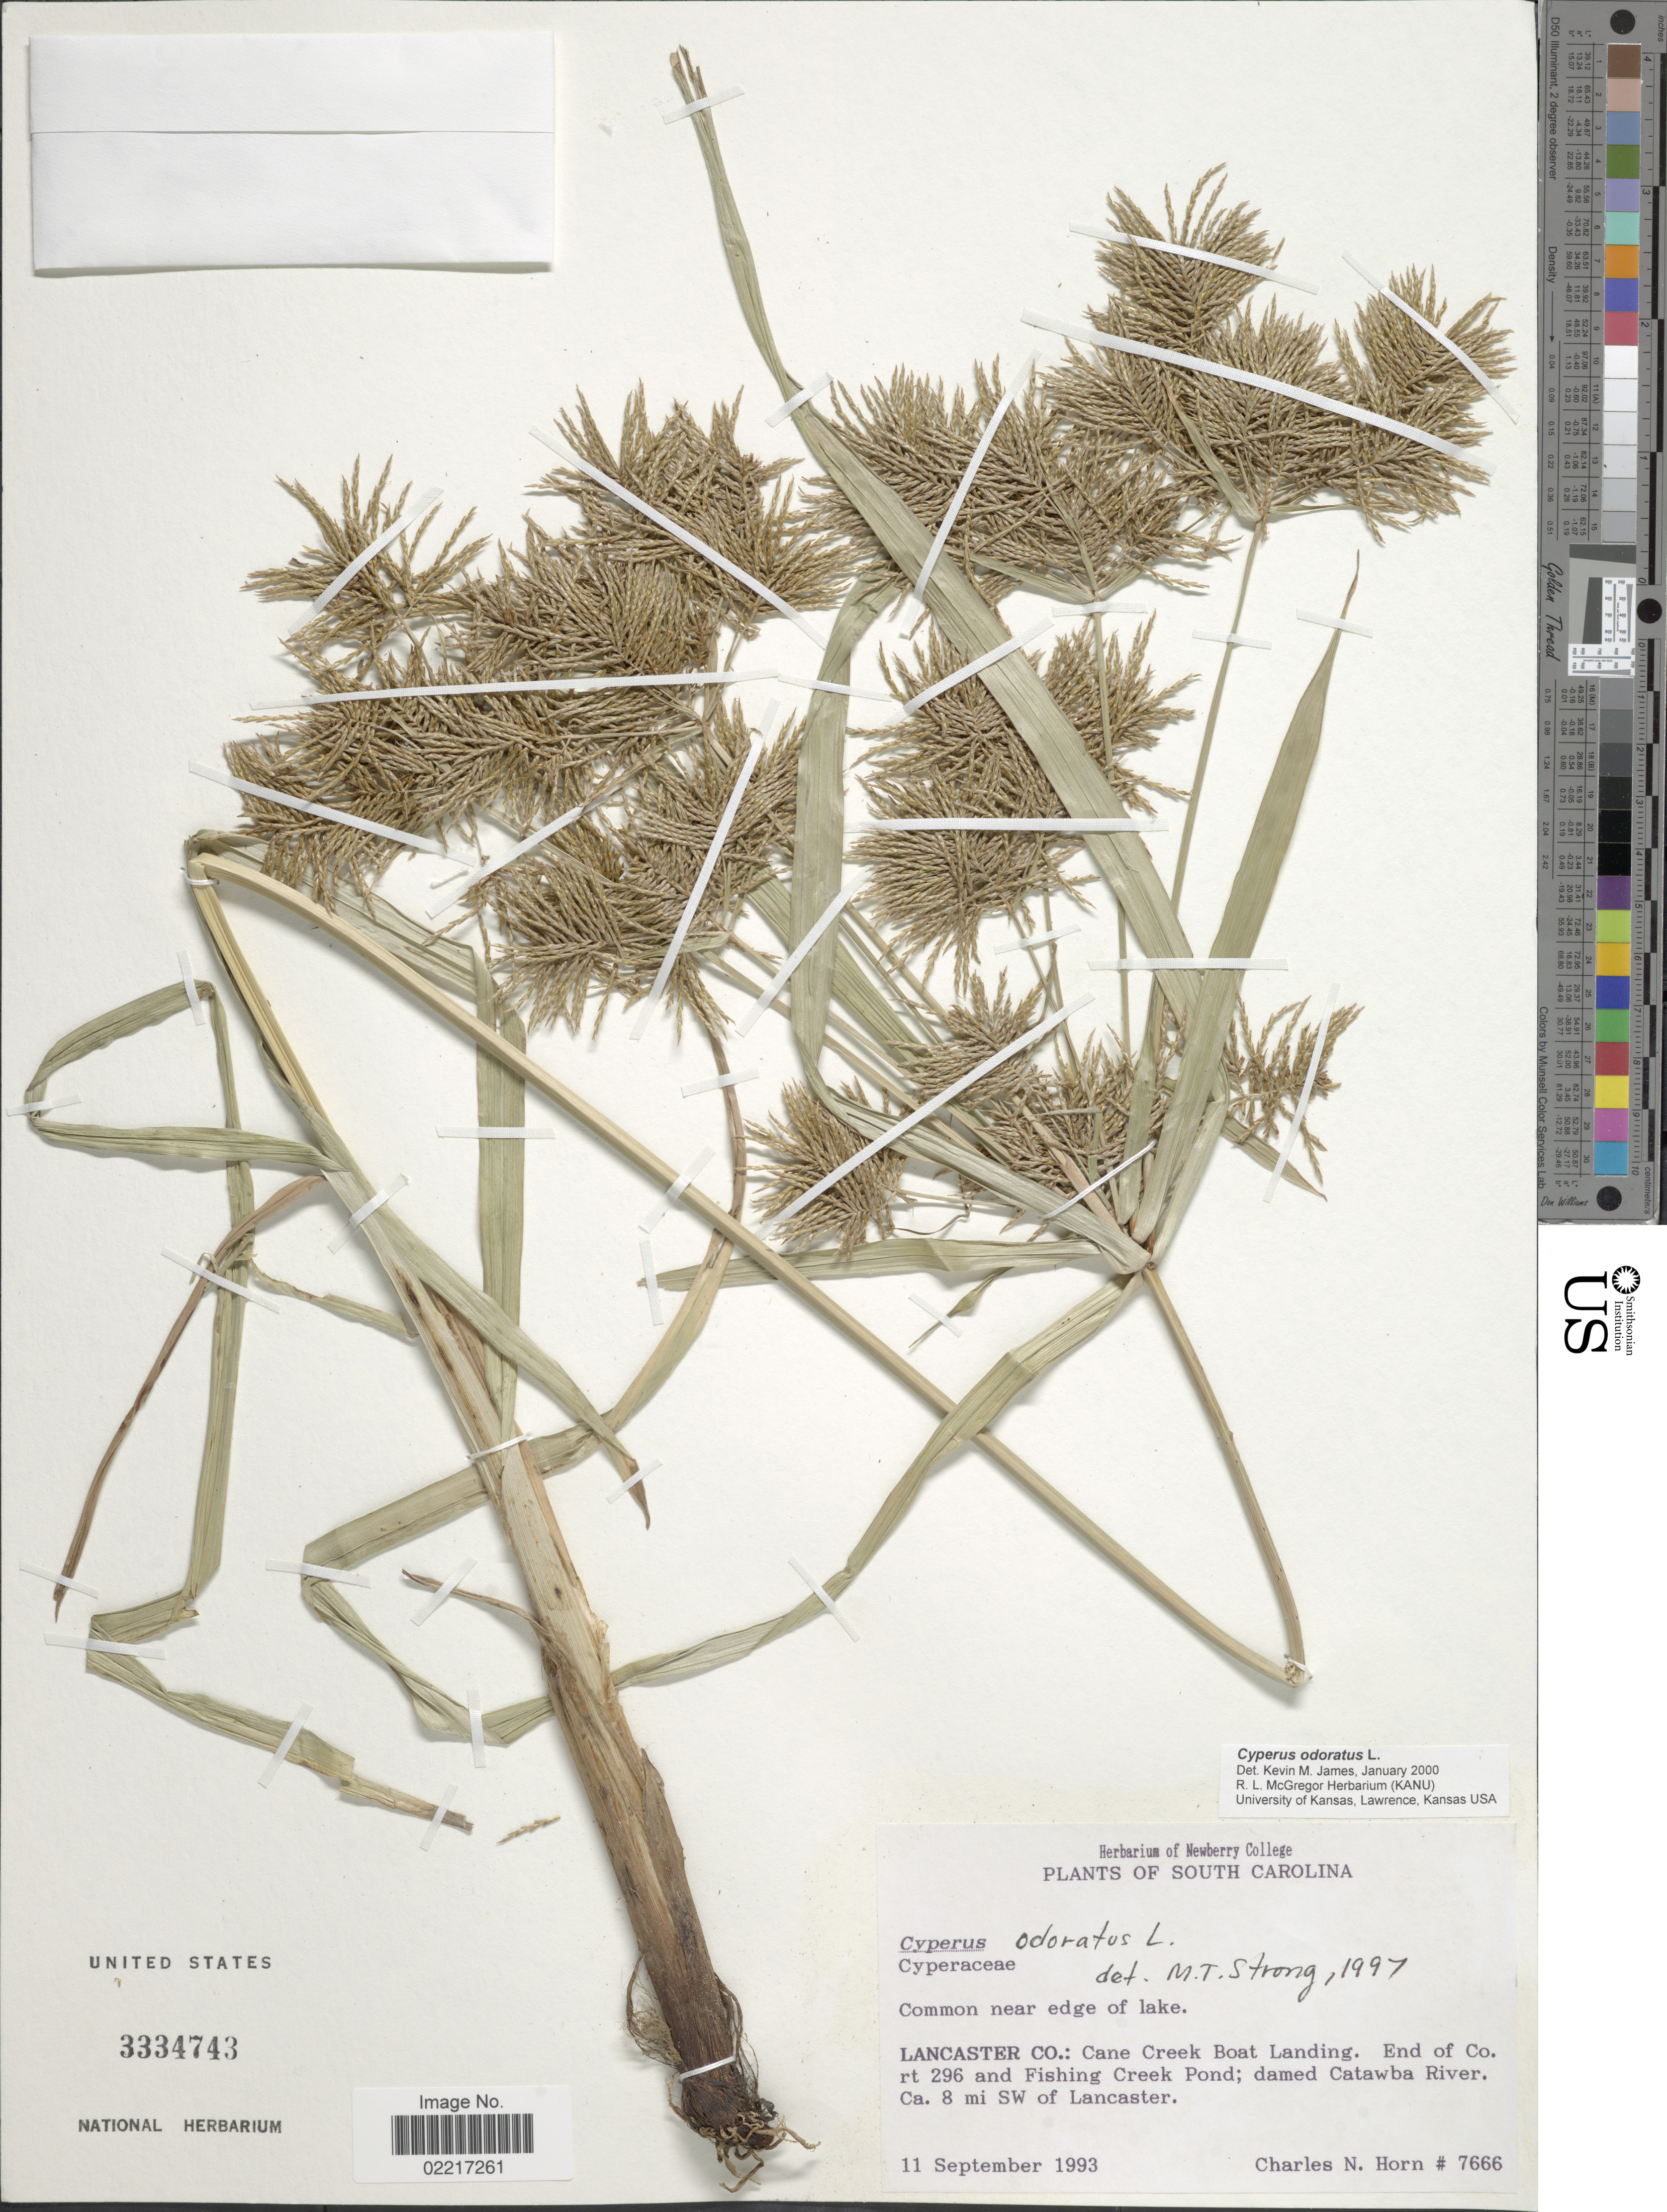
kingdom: Plantae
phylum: Tracheophyta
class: Liliopsida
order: Poales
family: Cyperaceae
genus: Cyperus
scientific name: Cyperus odoratus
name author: L.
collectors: C. N. Horn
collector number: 7666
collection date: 1993-09-11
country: United States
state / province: South Carolina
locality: Lancaster Co.: Cane Creek Boat Landing. End of Co. rt 296 and Fishing Creek Pond; damed Catawba River. Ca. 8 mi. SW of Lancaster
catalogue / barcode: US 3334743